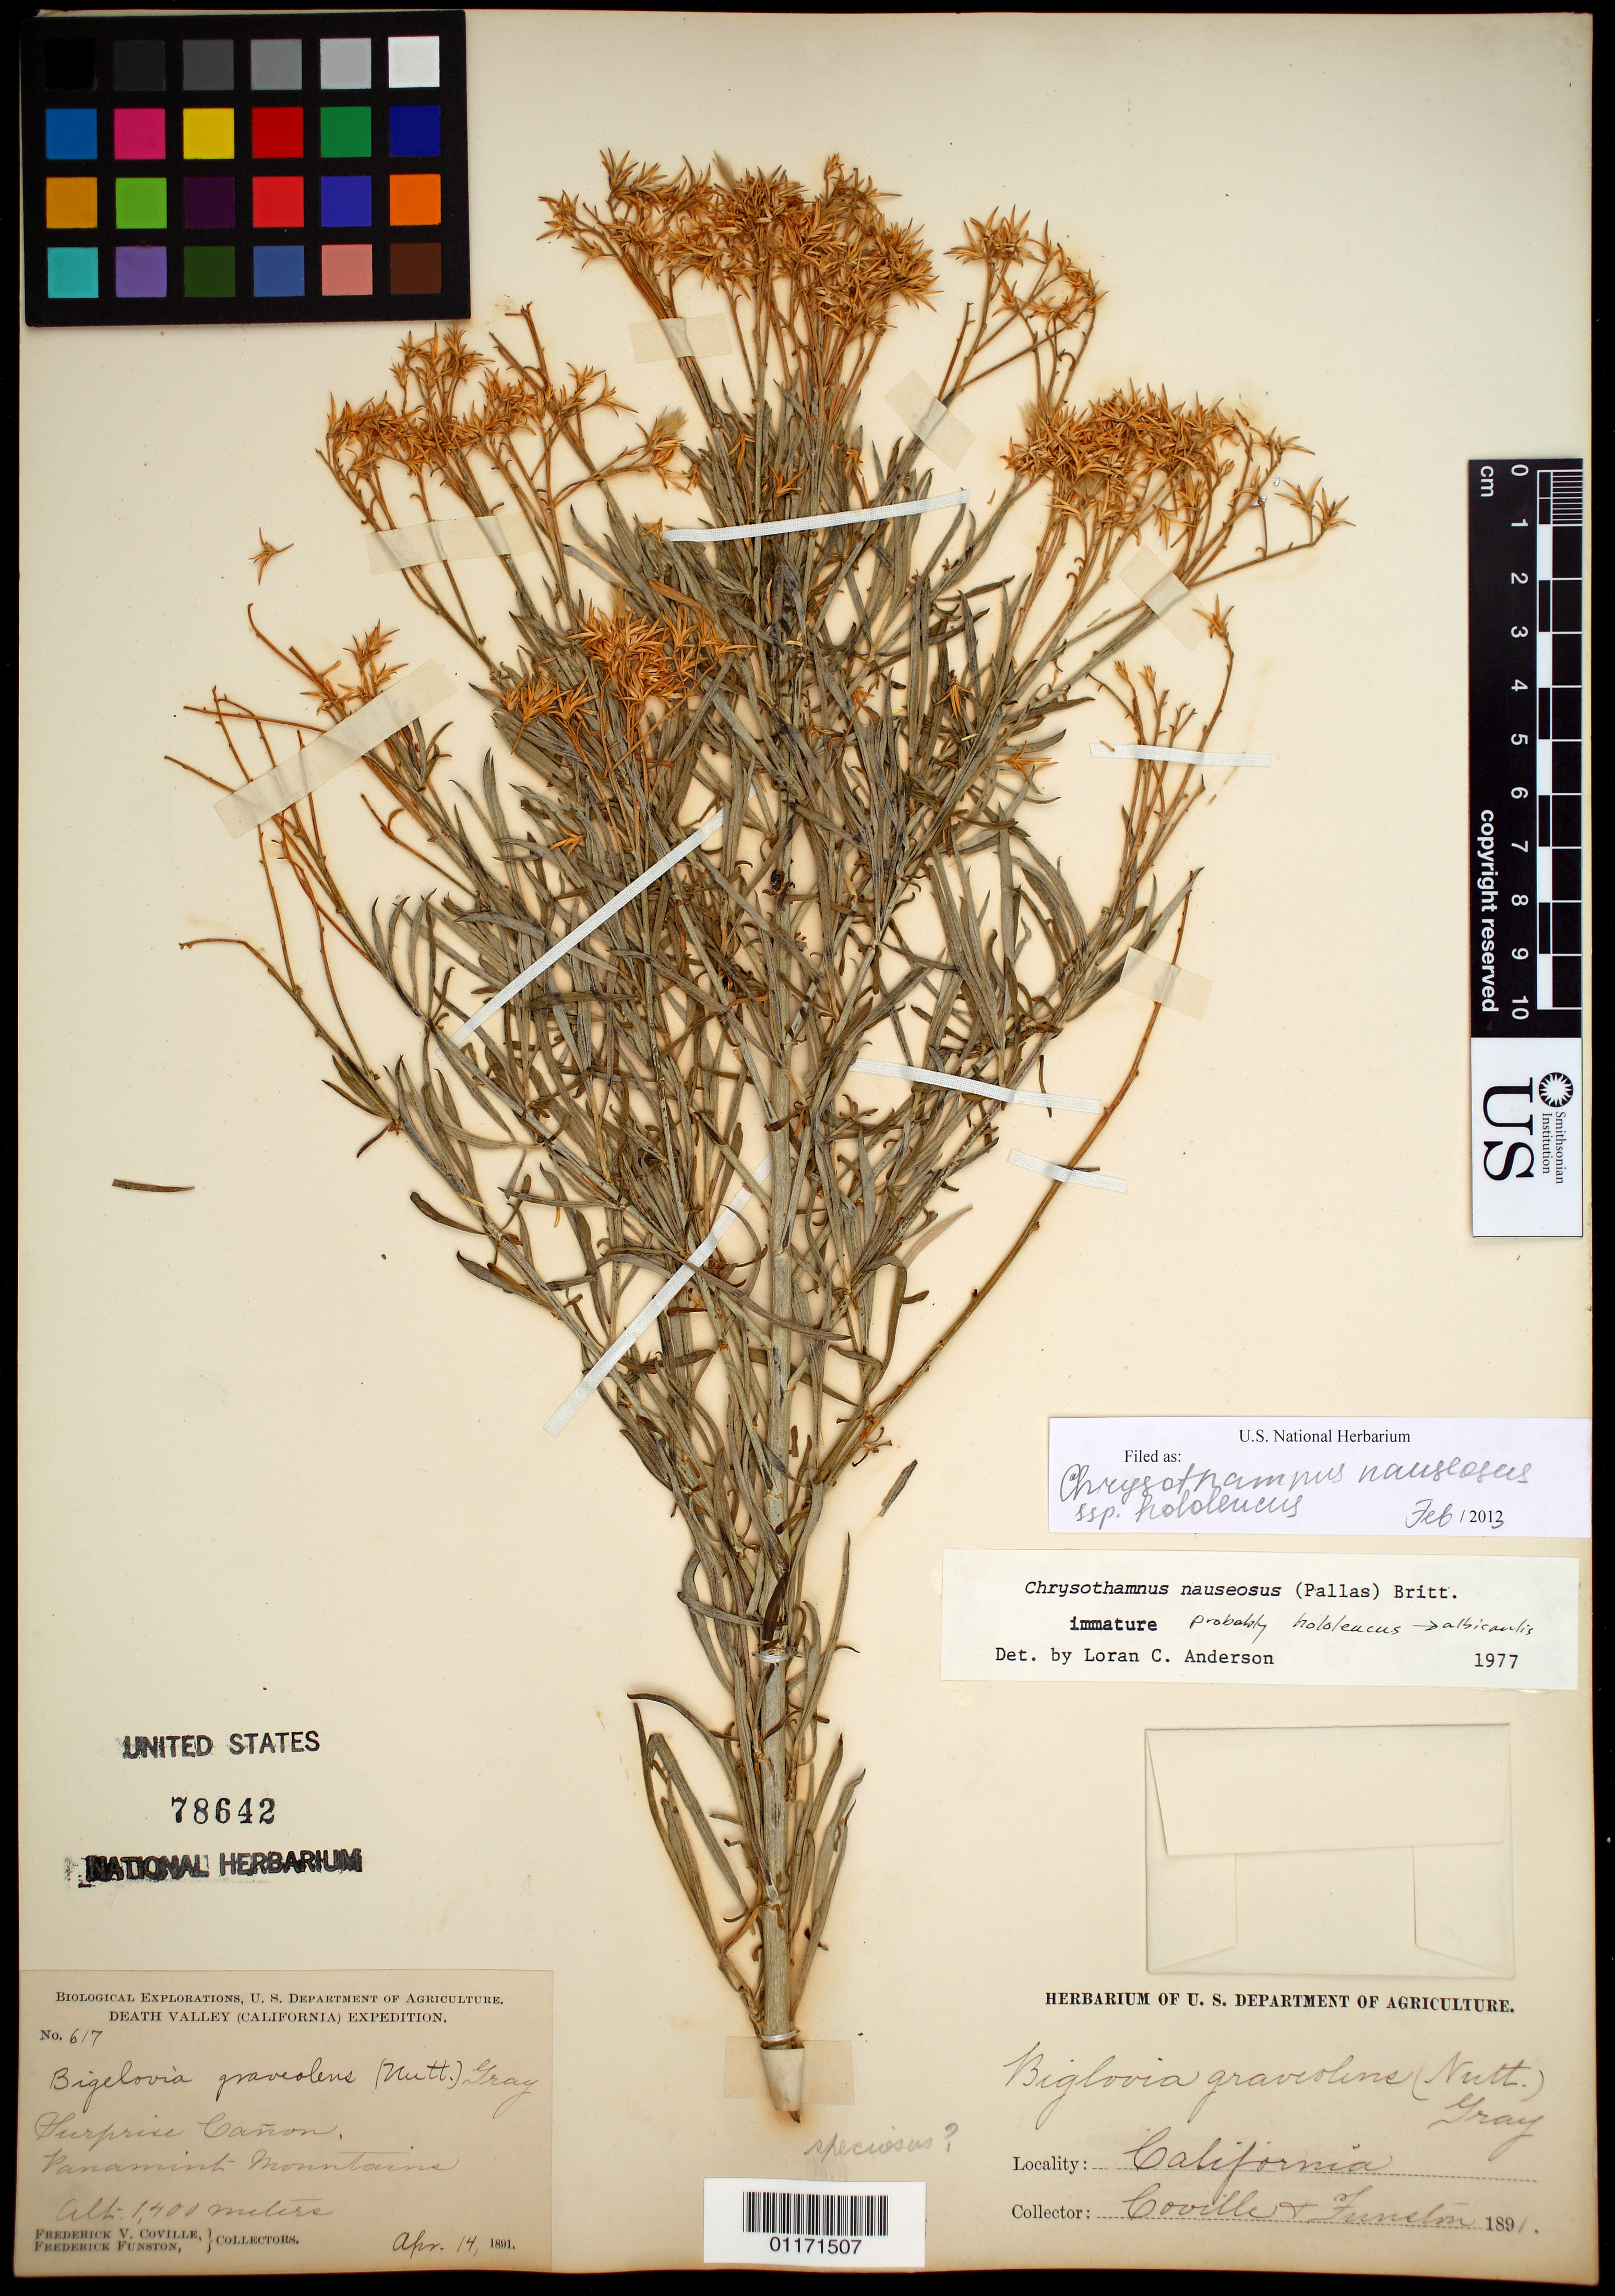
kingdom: Plantae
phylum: Tracheophyta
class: Magnoliopsida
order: Asterales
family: Asteraceae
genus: Ericameria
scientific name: Ericameria nauseosa var. hololeuca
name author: (A. Gray) G.L. Nesom & G.I. Baird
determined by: Urbatsch, Lowell E., Curator (LSU), Louisiana State University (UNITED STATES)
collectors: F. V. Coville & F. Funston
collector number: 617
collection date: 1891-04-14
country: United States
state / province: California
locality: Surprise Canyon, Panamint Mts.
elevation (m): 1400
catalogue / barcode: US 78642